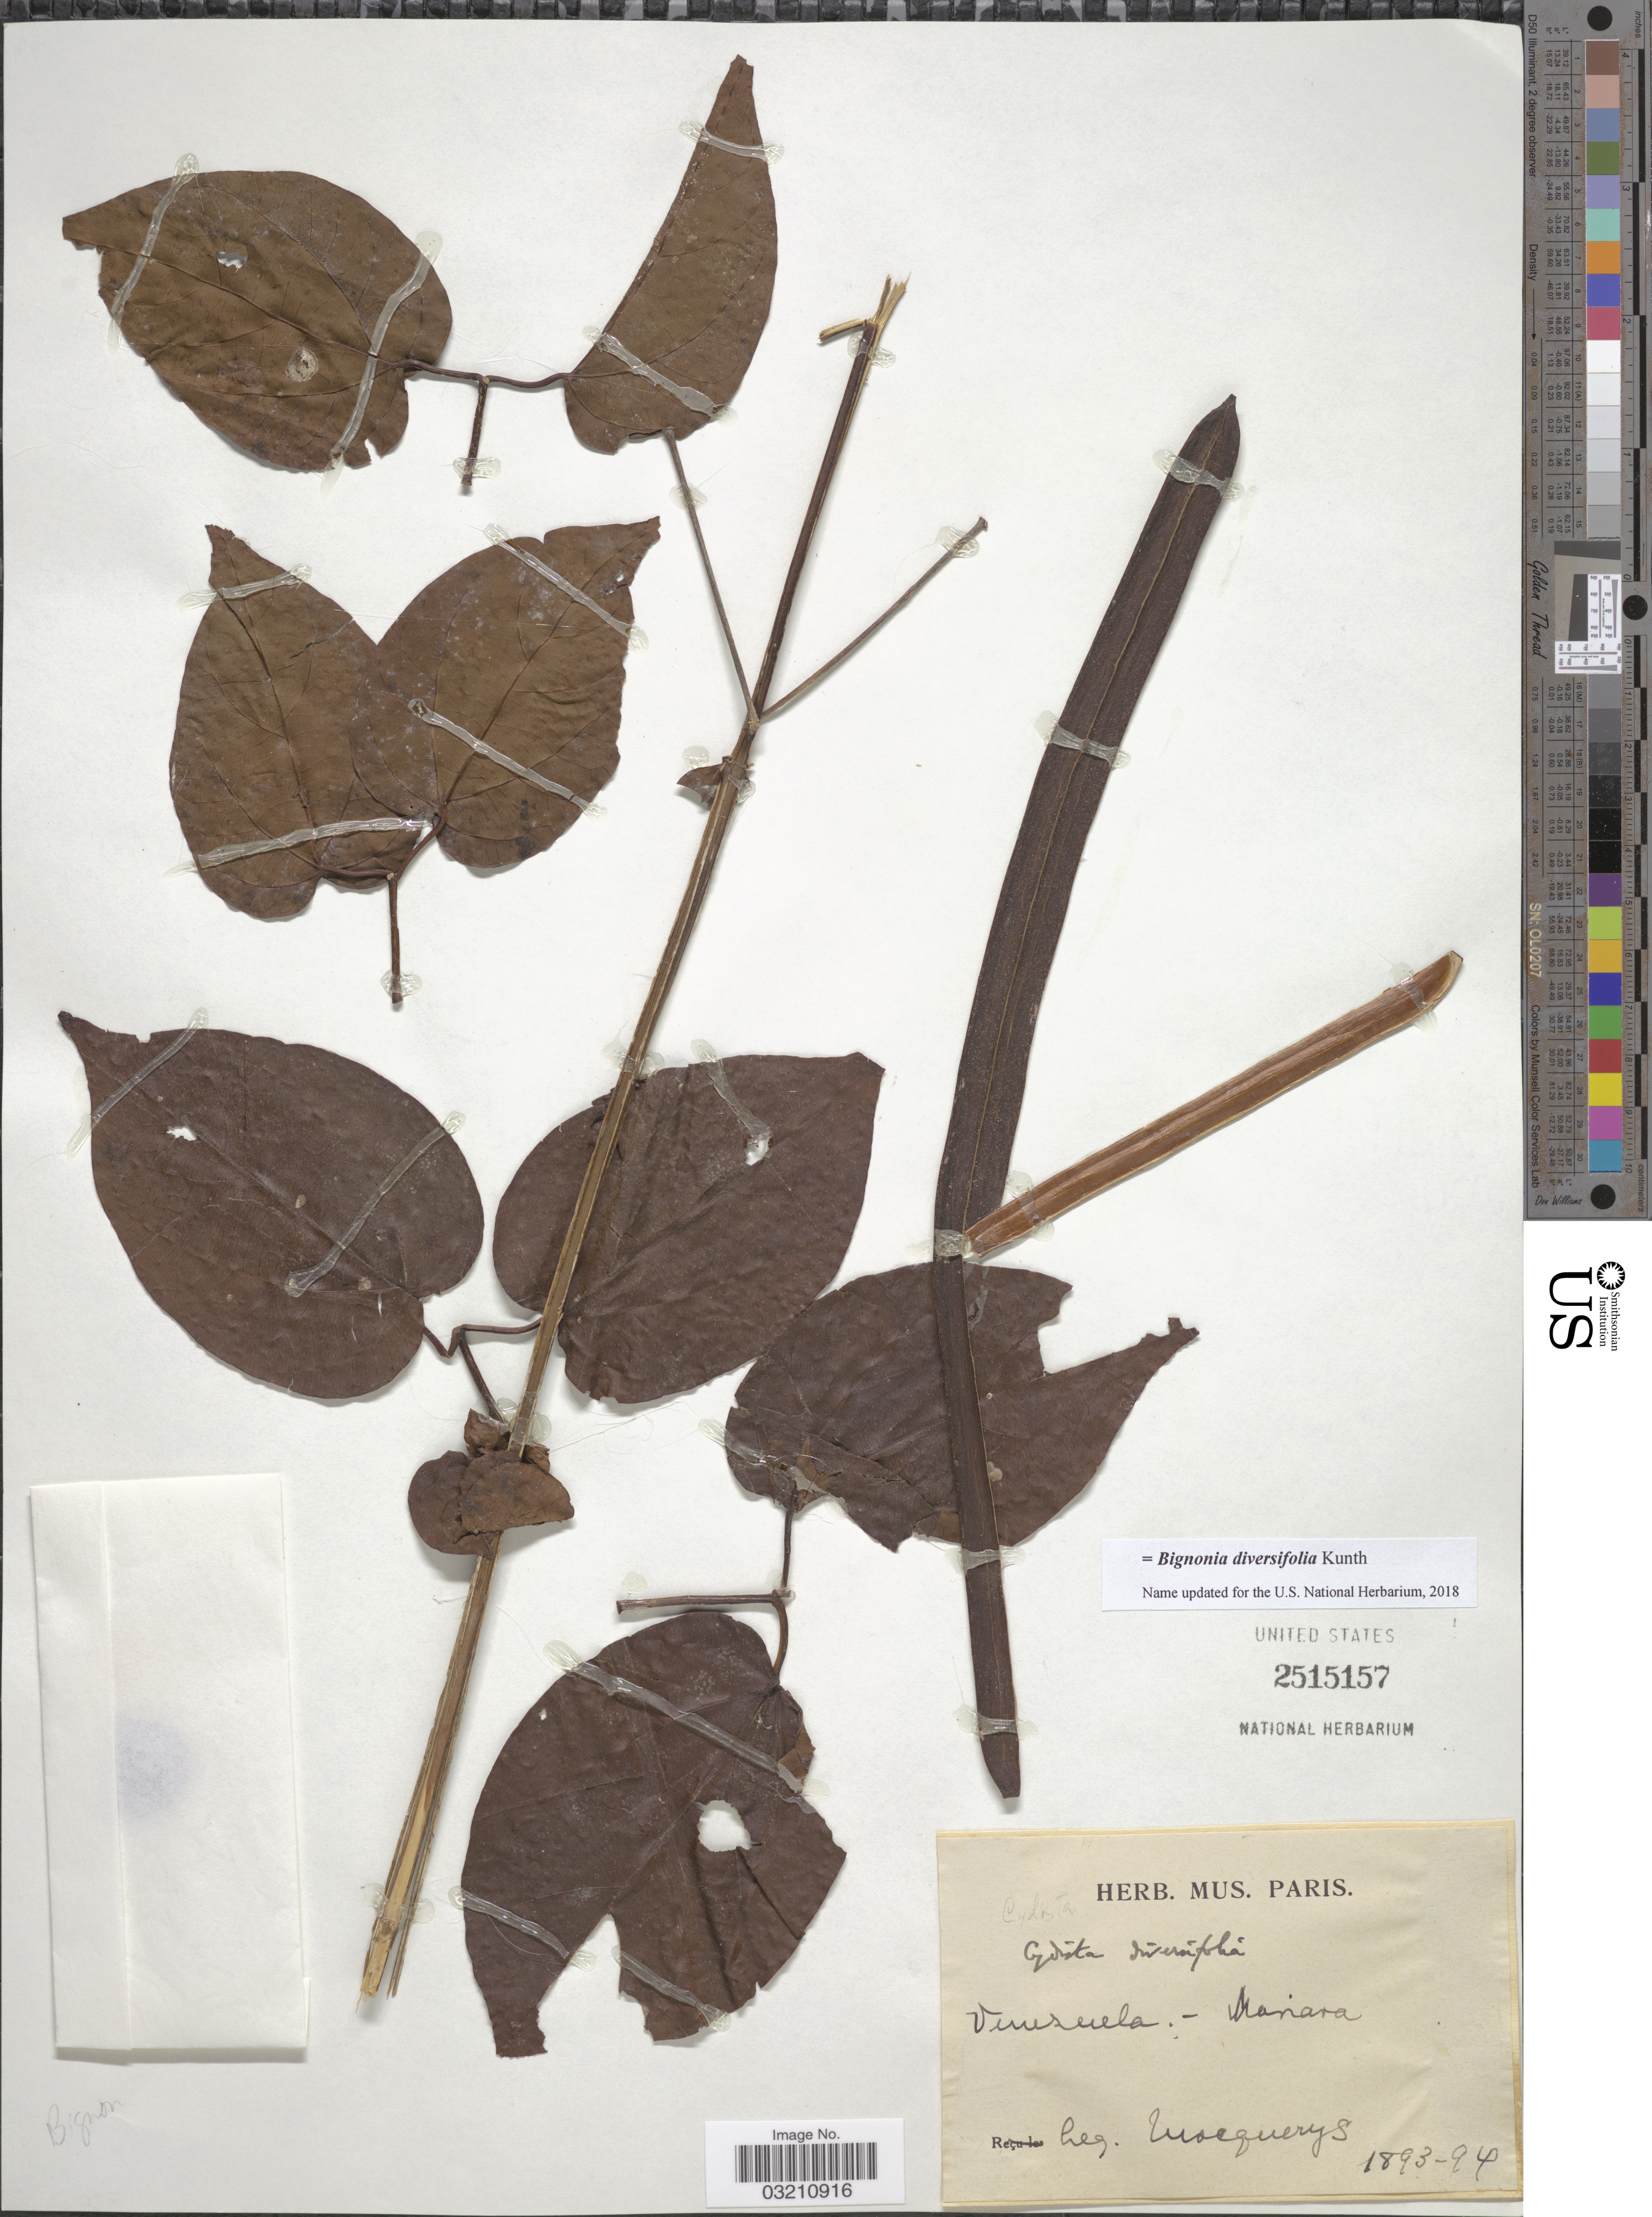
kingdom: Plantae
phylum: Tracheophyta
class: Magnoliopsida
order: Lamiales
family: Bignoniaceae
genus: Bignonia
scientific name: Bignonia diversifolia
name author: Kunth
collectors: A. Mocquerys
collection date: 1893/1894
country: Venezuela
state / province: Carabobo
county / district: Diego Ibarra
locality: Mariara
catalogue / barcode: US 2515157